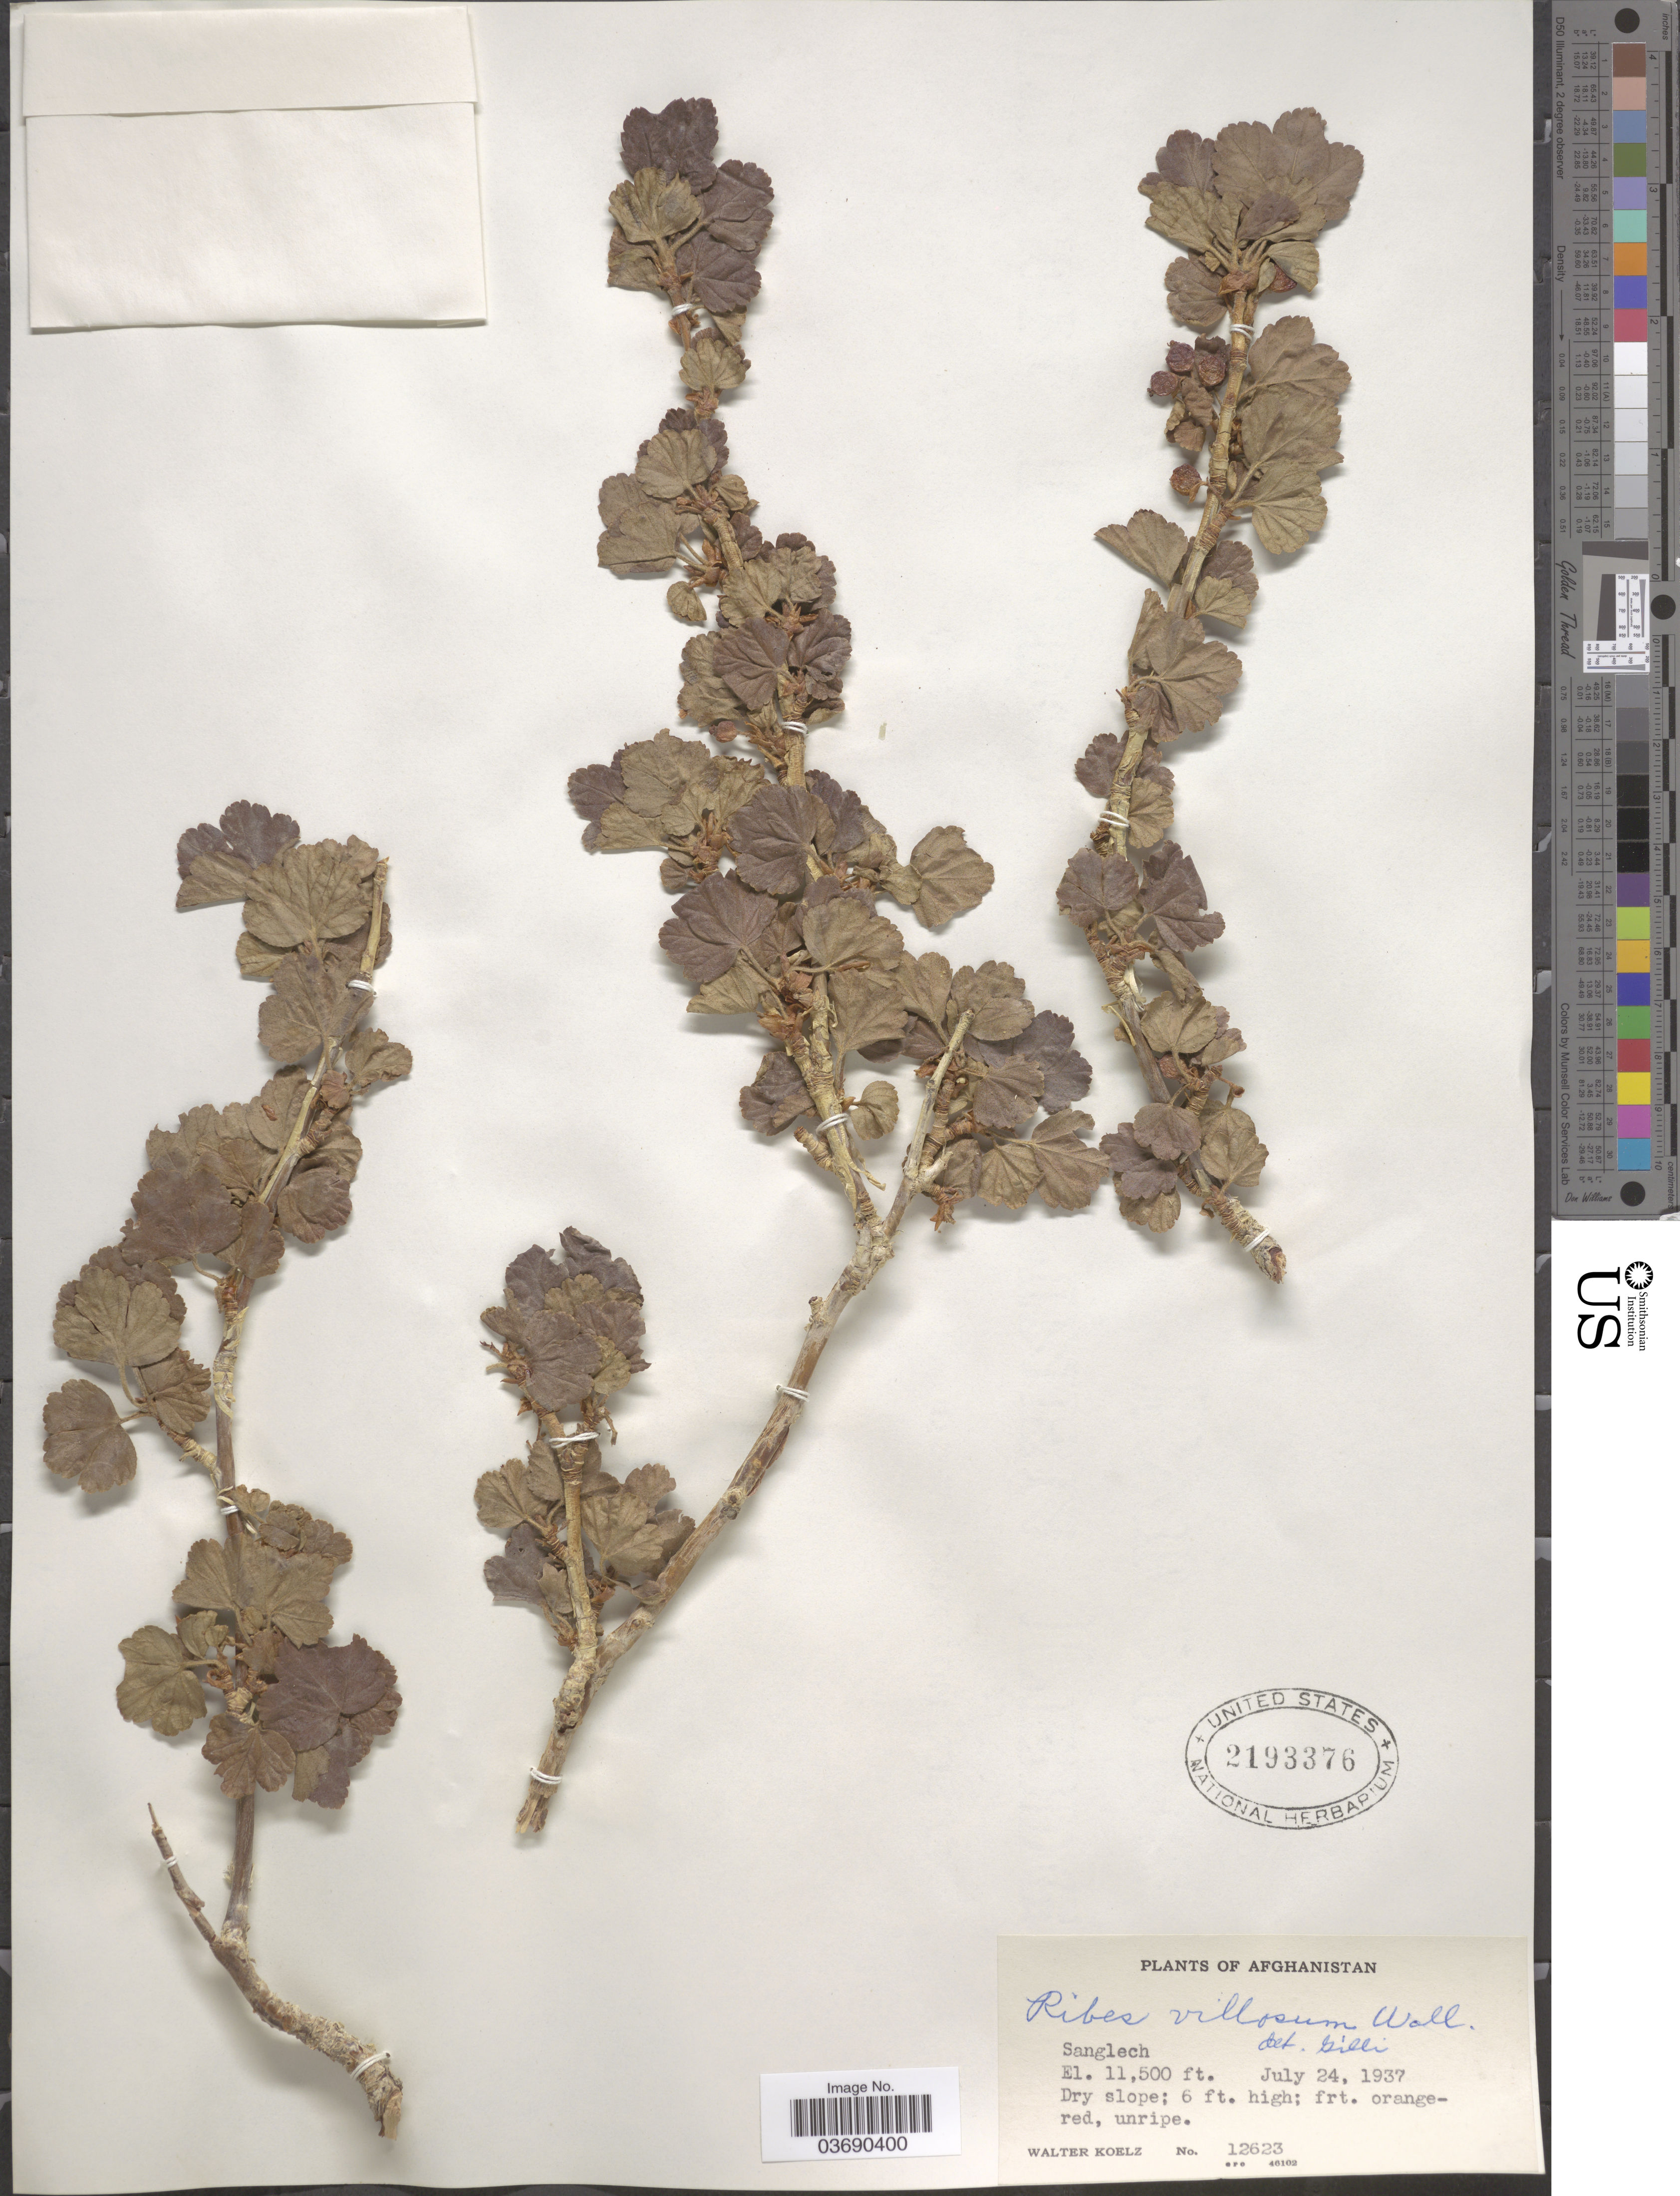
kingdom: Plantae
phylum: Tracheophyta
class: Magnoliopsida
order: Saxifragales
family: Grossulariaceae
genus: Ribes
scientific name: Ribes villosum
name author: Wall.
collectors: W. N. Koelz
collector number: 12623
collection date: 1937-07-24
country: Afghanistan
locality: Sanglech.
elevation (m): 3505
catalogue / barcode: US 2193376